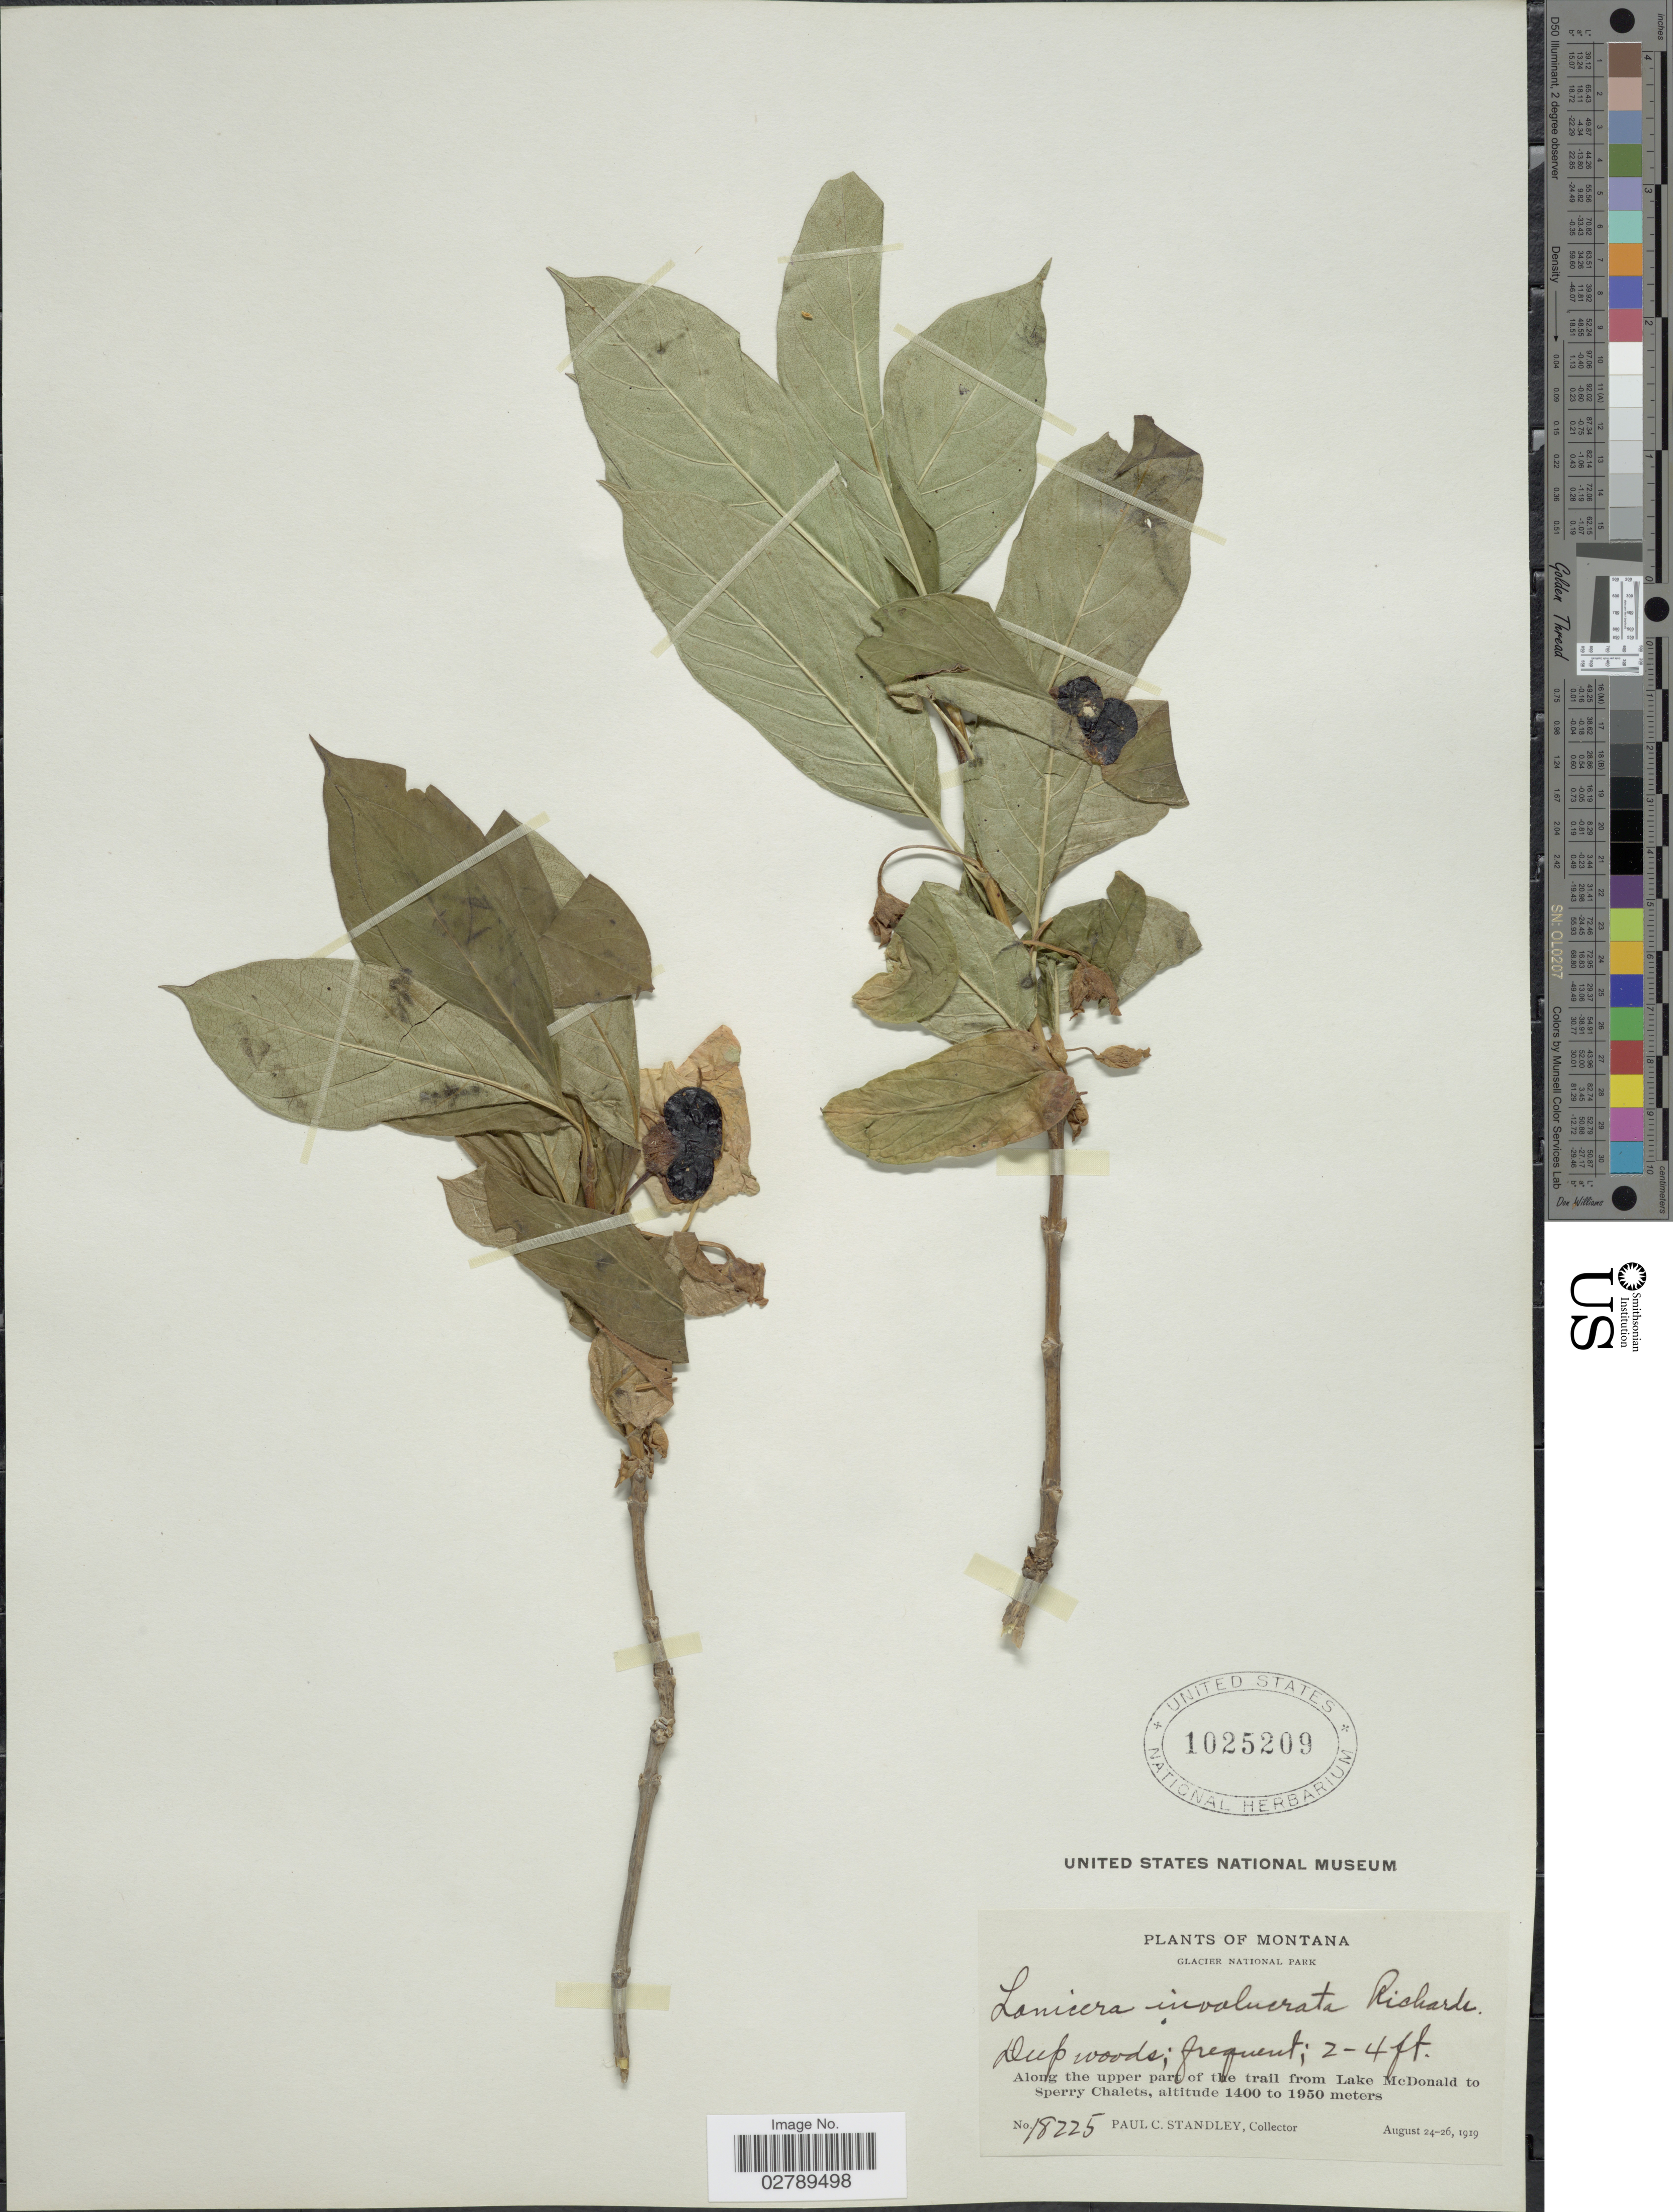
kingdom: Plantae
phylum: Tracheophyta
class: Magnoliopsida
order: Dipsacales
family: Caprifoliaceae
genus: Lonicera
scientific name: Lonicera involucrata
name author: (Richardson) Banks ex Spreng.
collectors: P. C. Standley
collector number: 18225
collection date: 1919-08-24/1919-08-26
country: United States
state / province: Montana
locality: Glacier National Park. Along the upper part of the trail from Lake McDonald to Sperry Chalets.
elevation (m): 1400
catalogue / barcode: US 1025209